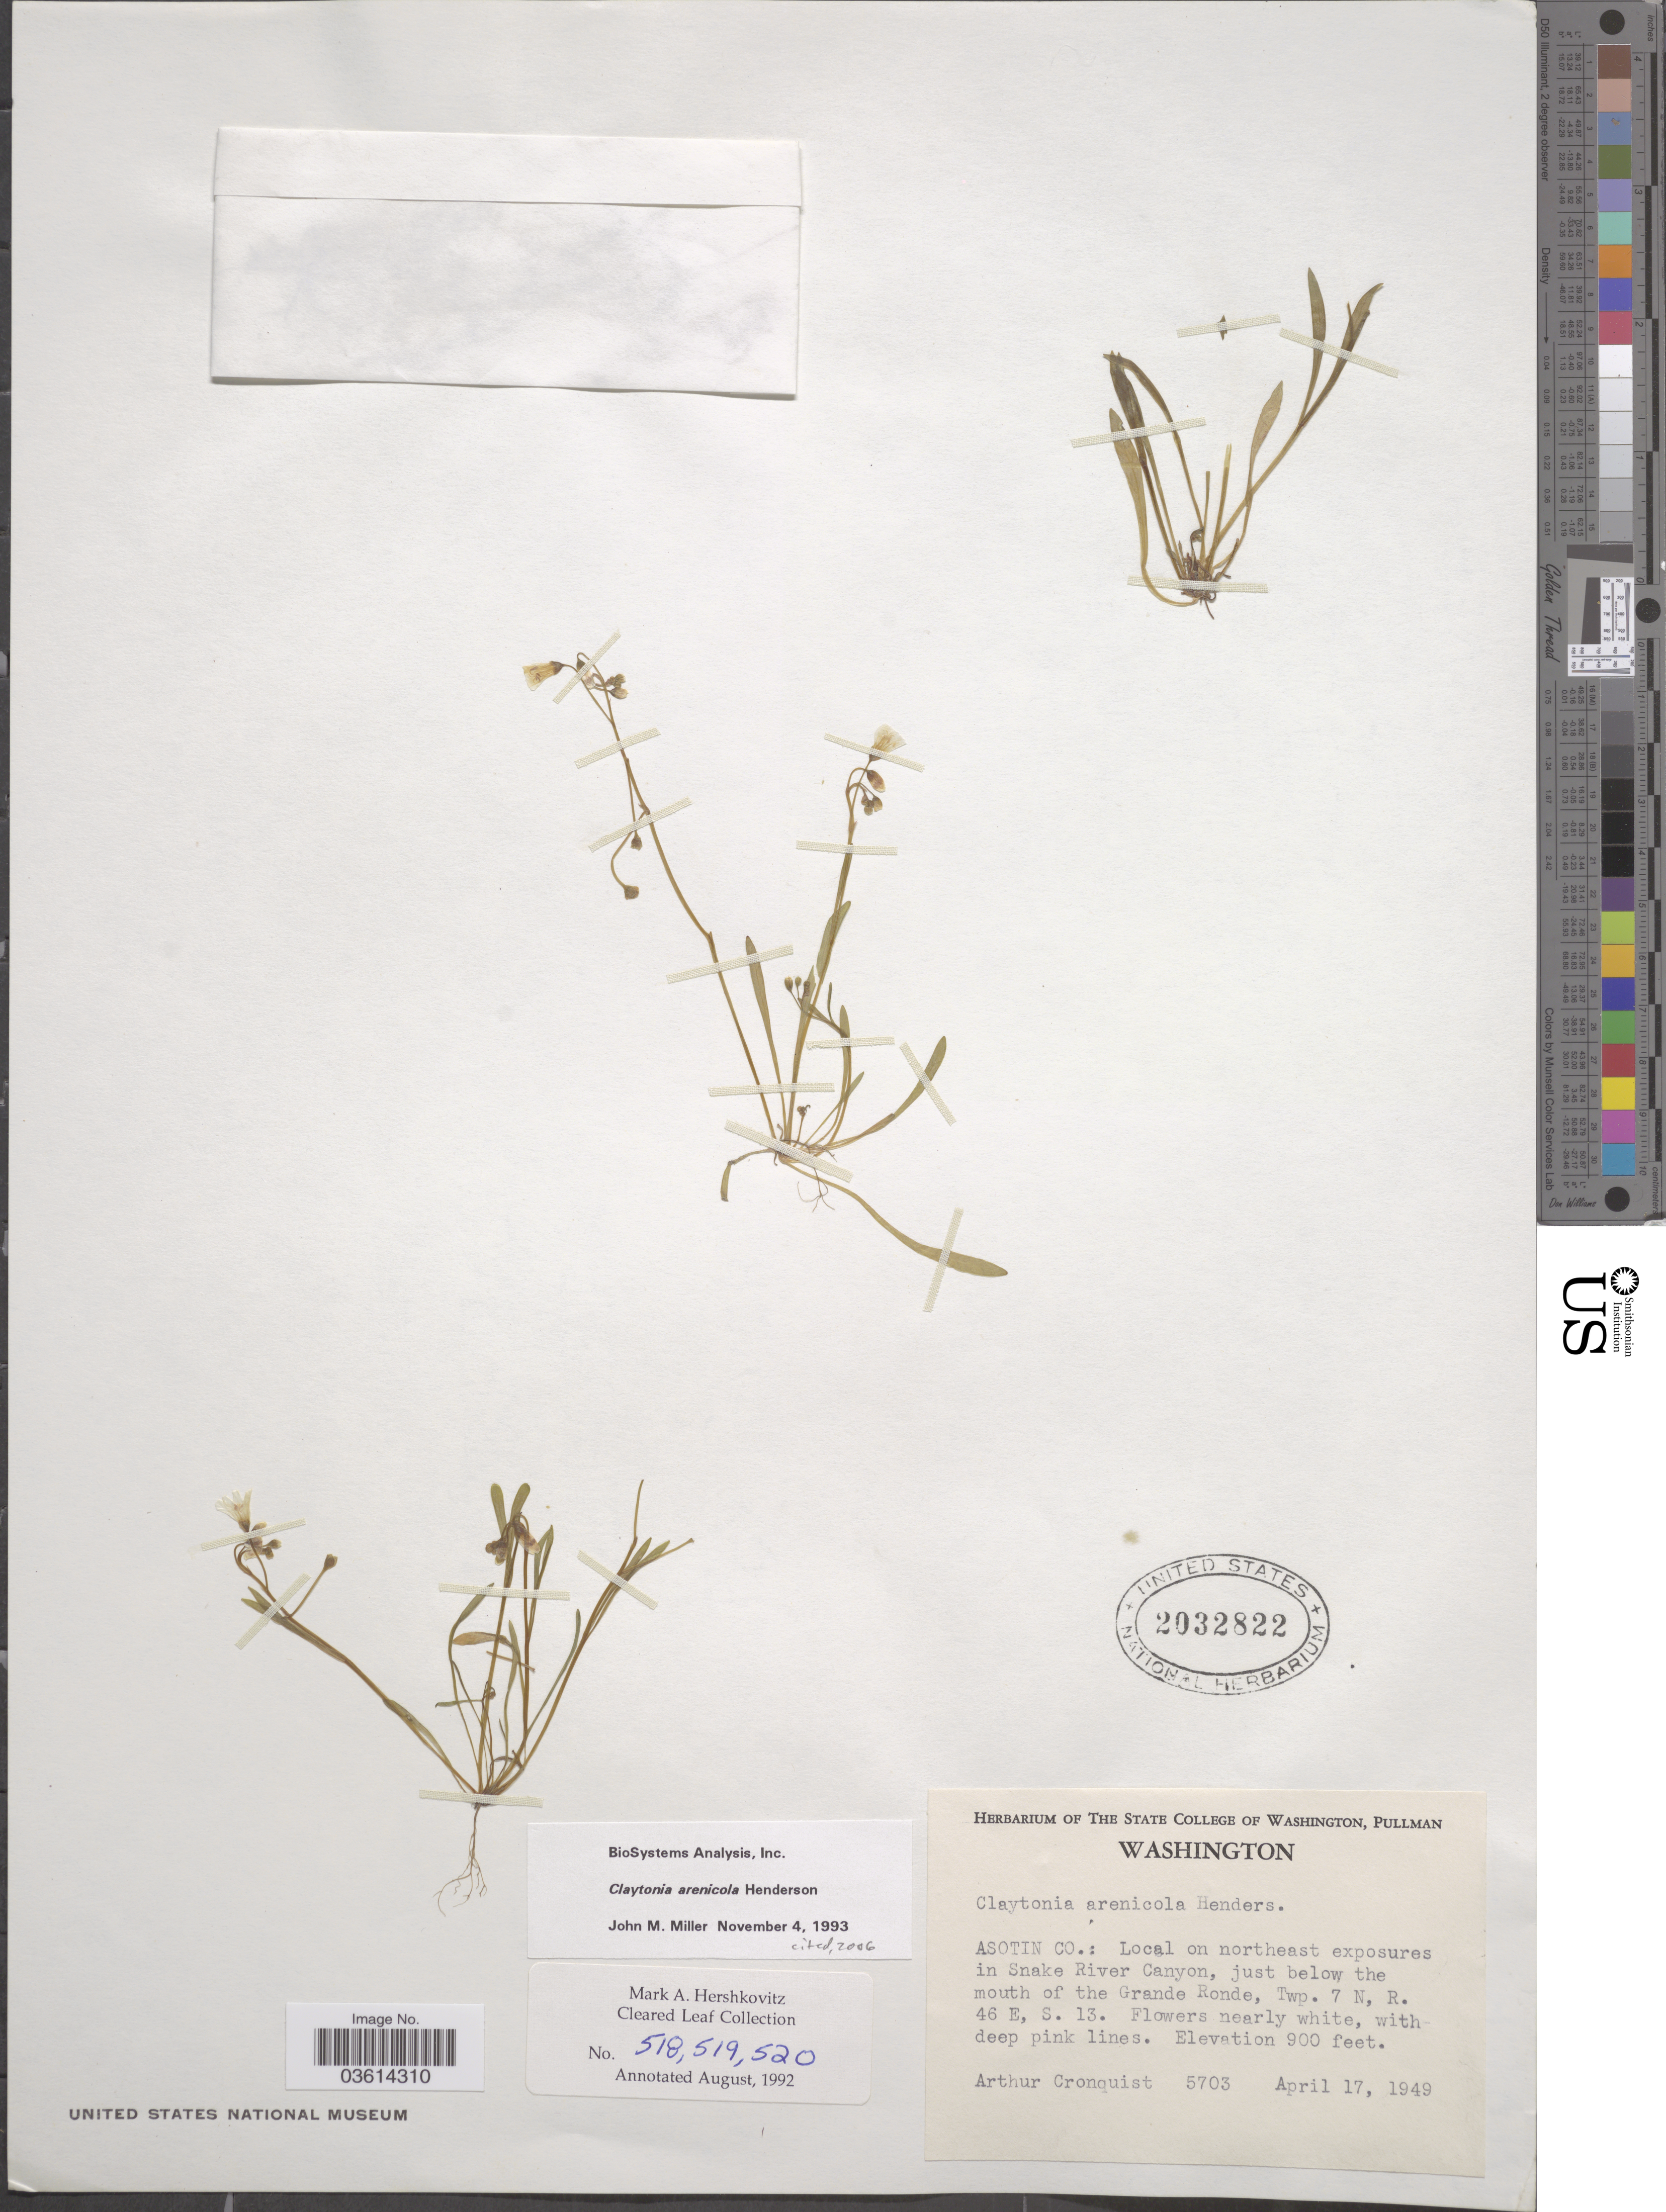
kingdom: Plantae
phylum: Tracheophyta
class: Magnoliopsida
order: Caryophyllales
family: Montiaceae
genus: Claytonia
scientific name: Claytonia arenicola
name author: L.F. Hend.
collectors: A. J. Cronquist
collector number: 5703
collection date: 1949-04-17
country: United States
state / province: Washington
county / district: Asotin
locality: Asotin Co.: Local on northeast exposures in Snake River Canyon, just below the mouth of the Grande Ronde, Twp. 7 N, R. 46 E, S. 13.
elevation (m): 274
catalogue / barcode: US 2032822